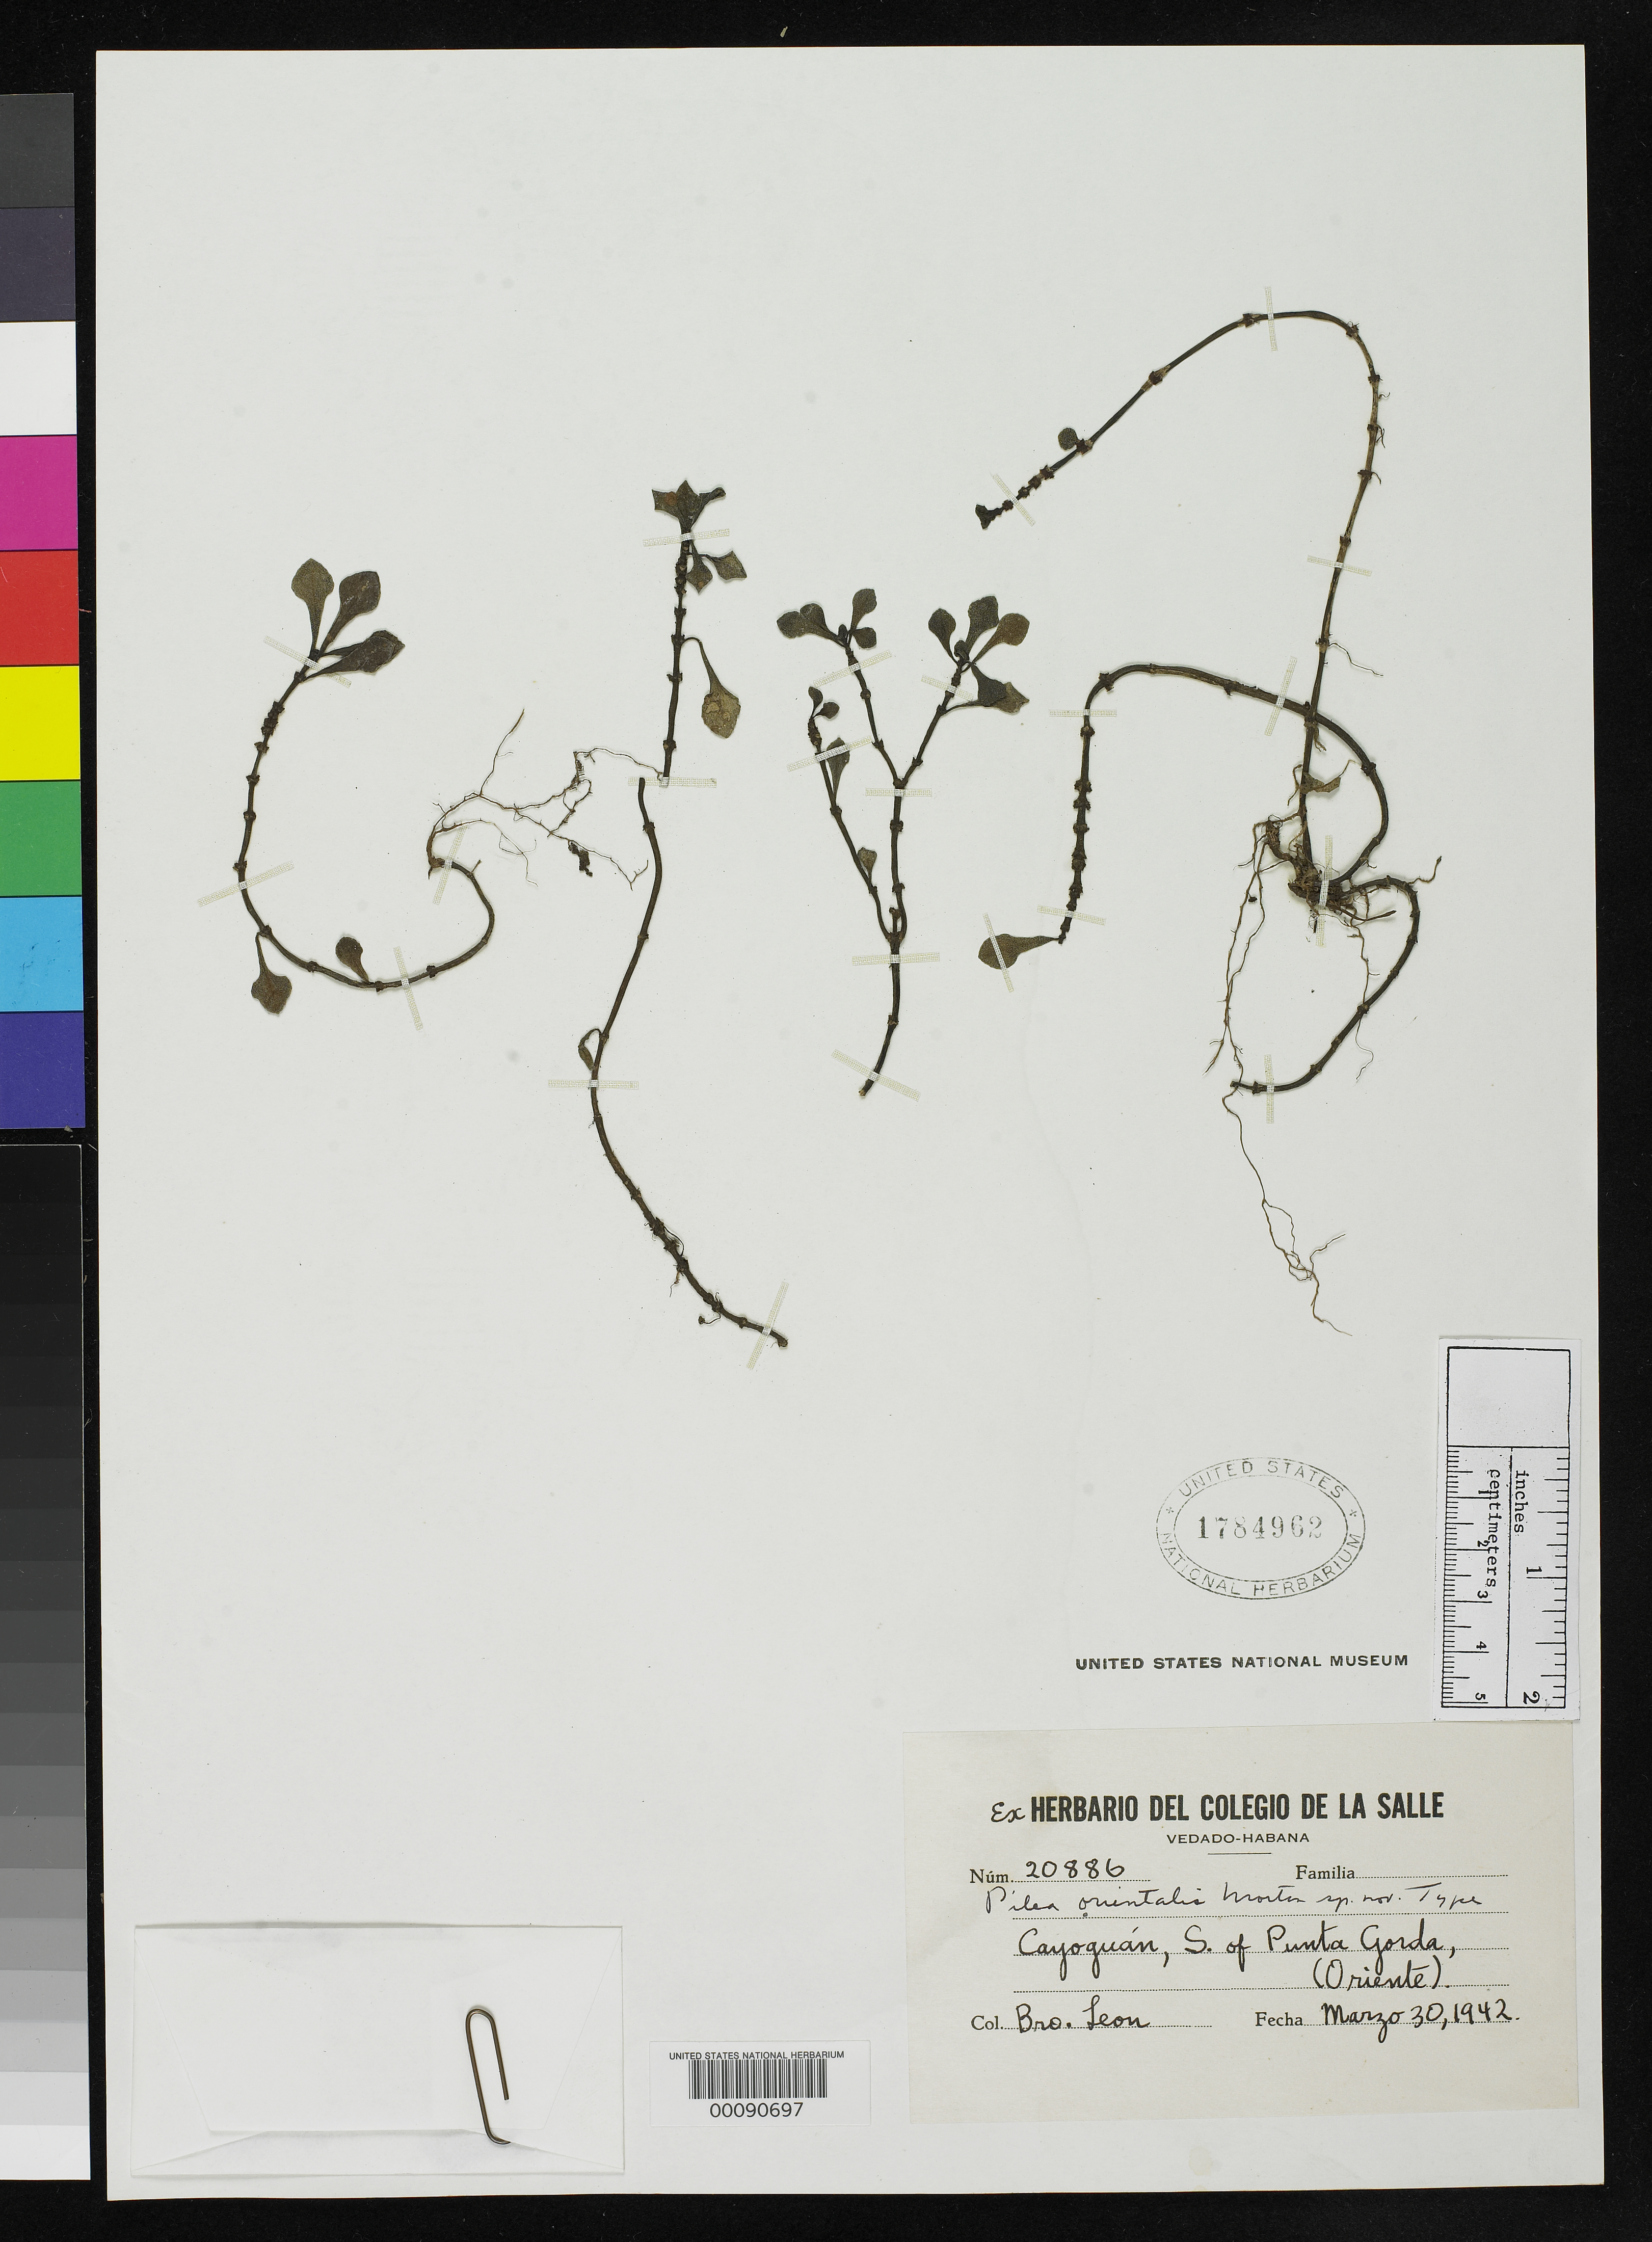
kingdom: Plantae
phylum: Tracheophyta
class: Magnoliopsida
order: Rosales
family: Urticaceae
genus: Pilea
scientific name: Pilea orientalis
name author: C.V. Morton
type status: Holotype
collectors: Bro. León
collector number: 20886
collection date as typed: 30 Mar 1942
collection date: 1942-03-30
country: Cuba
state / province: Oriente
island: Greater Antilles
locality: Cayoguan, south of Punta Gorda.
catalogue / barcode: US 1784962